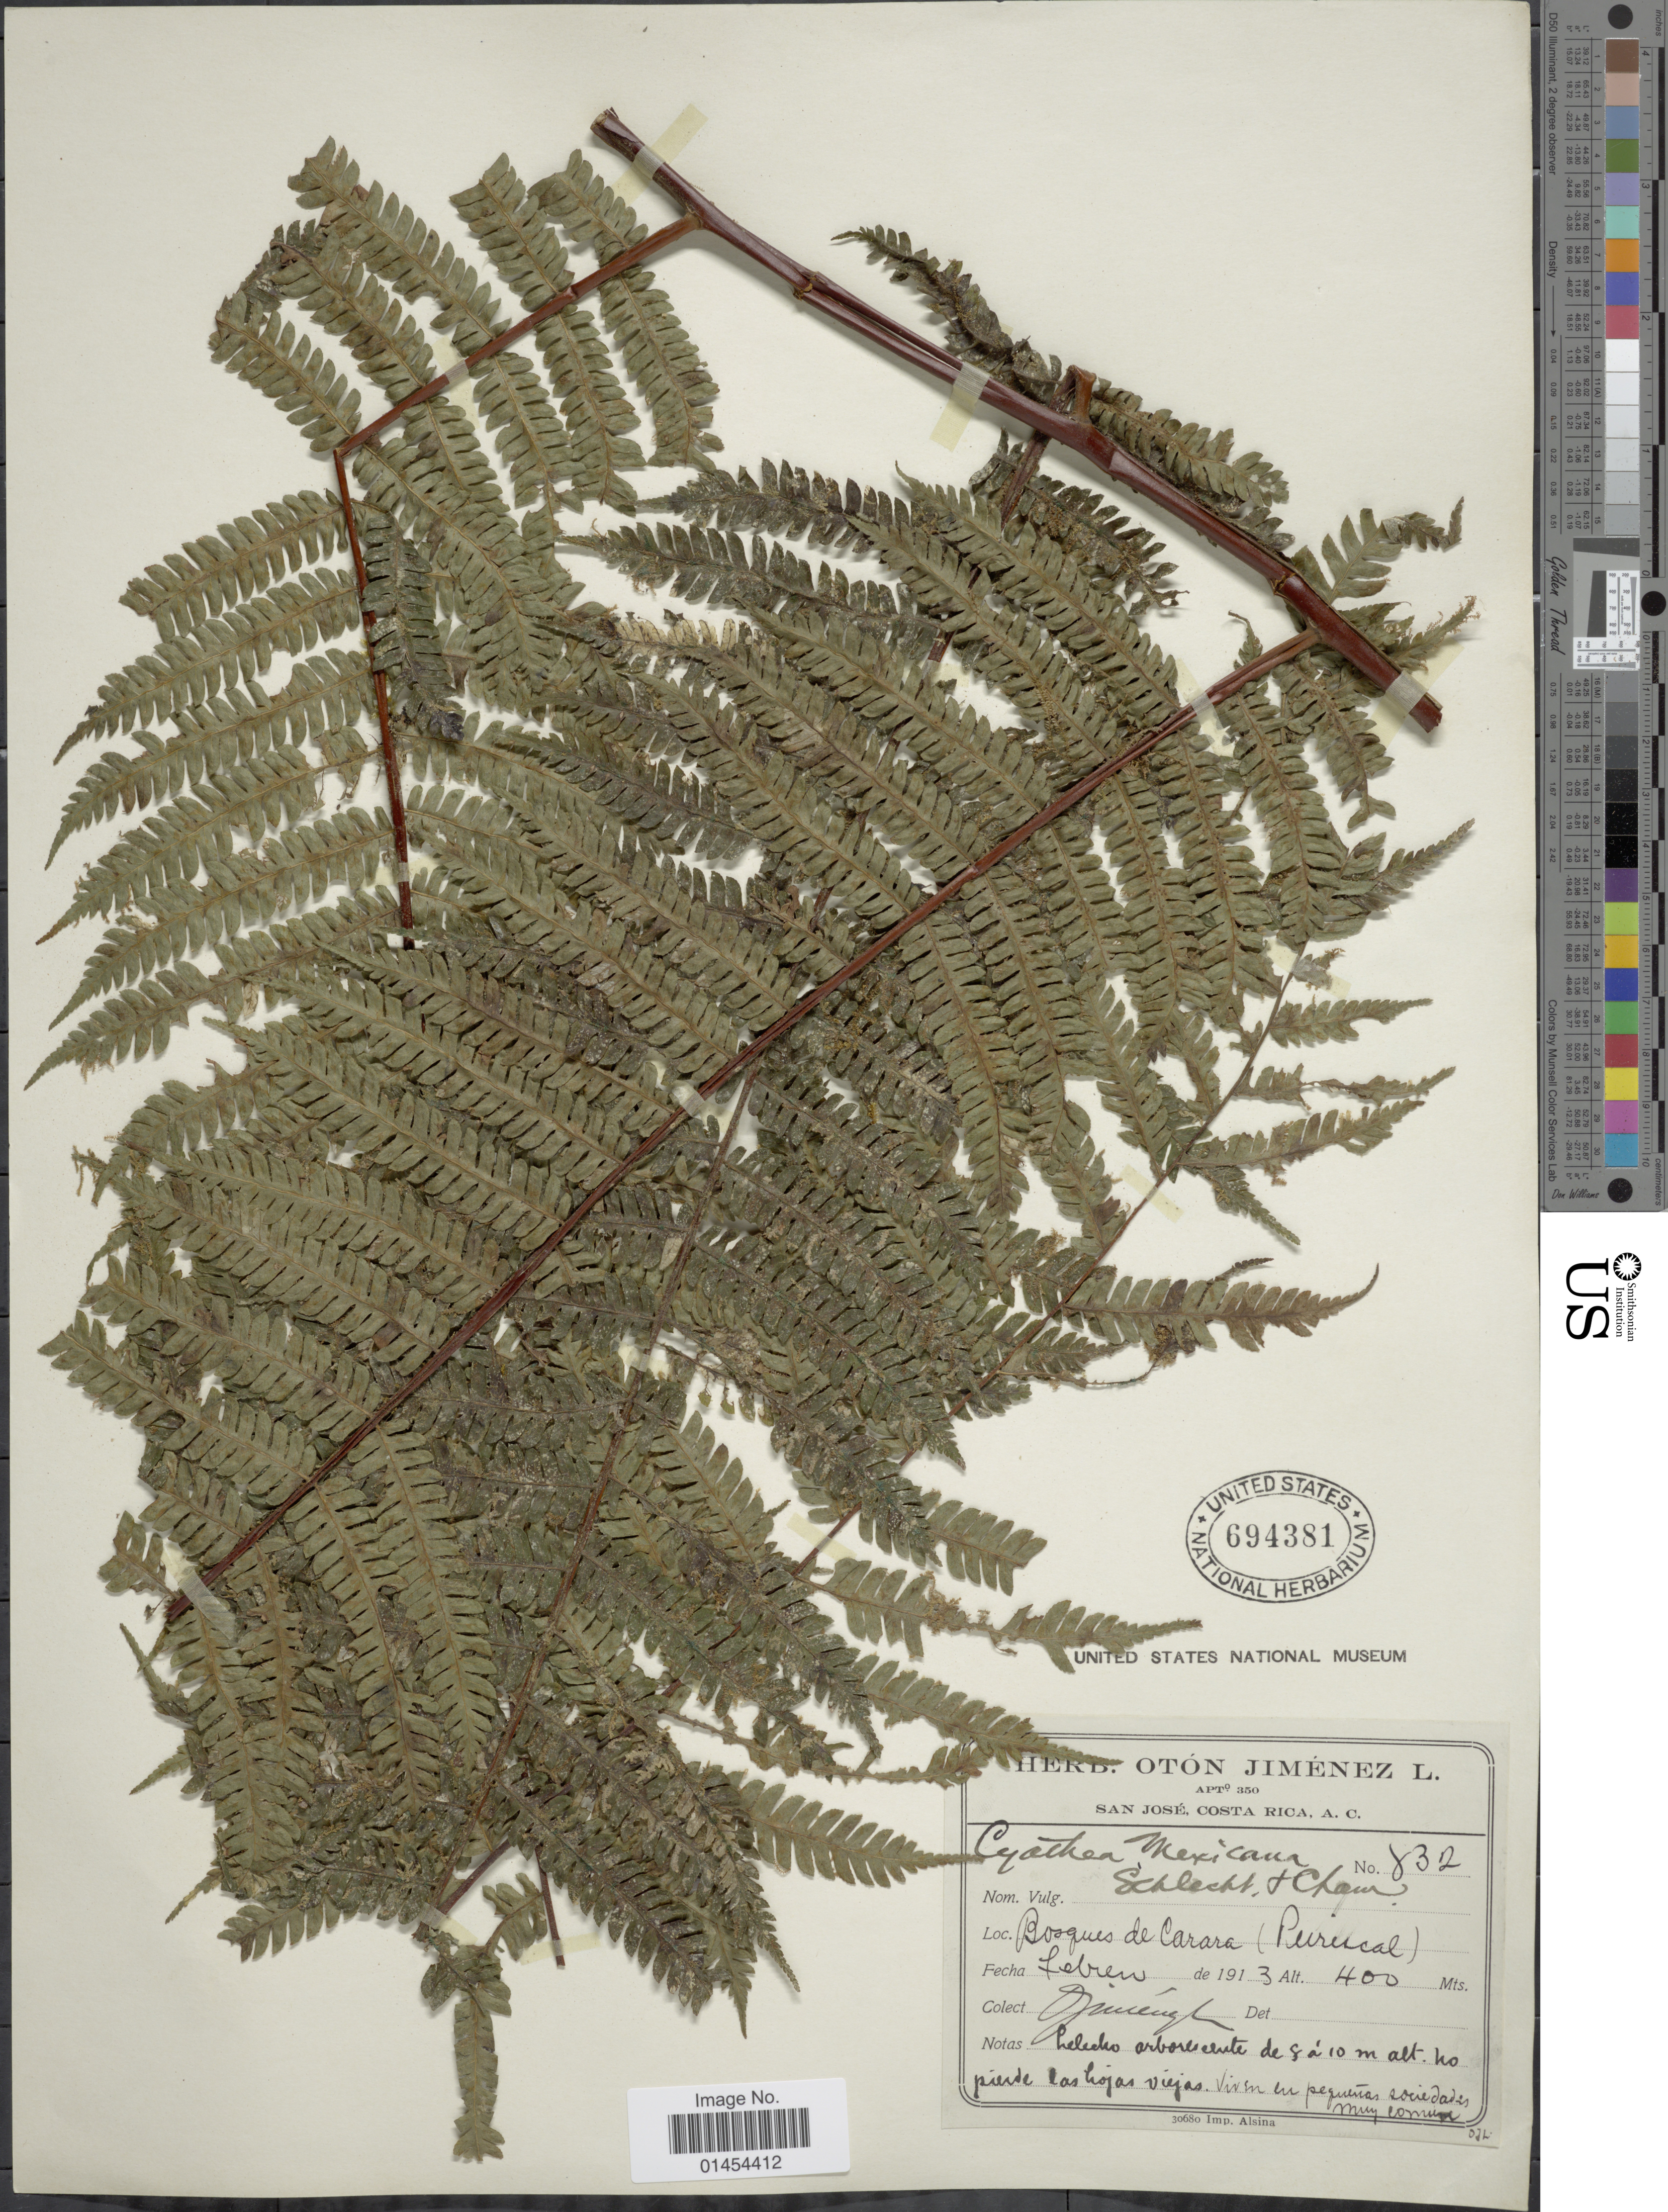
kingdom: Plantae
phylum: Tracheophyta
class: Polypodiopsida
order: Cyatheales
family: Cyatheaceae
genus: Alsophila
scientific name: Alsophila firma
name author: (Baker) D.S. Conant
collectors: O. Jiménez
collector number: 832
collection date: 1913-02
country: Costa Rica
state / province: San José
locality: Bosques de Carara (Puriscal)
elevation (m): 400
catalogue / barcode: US 694381